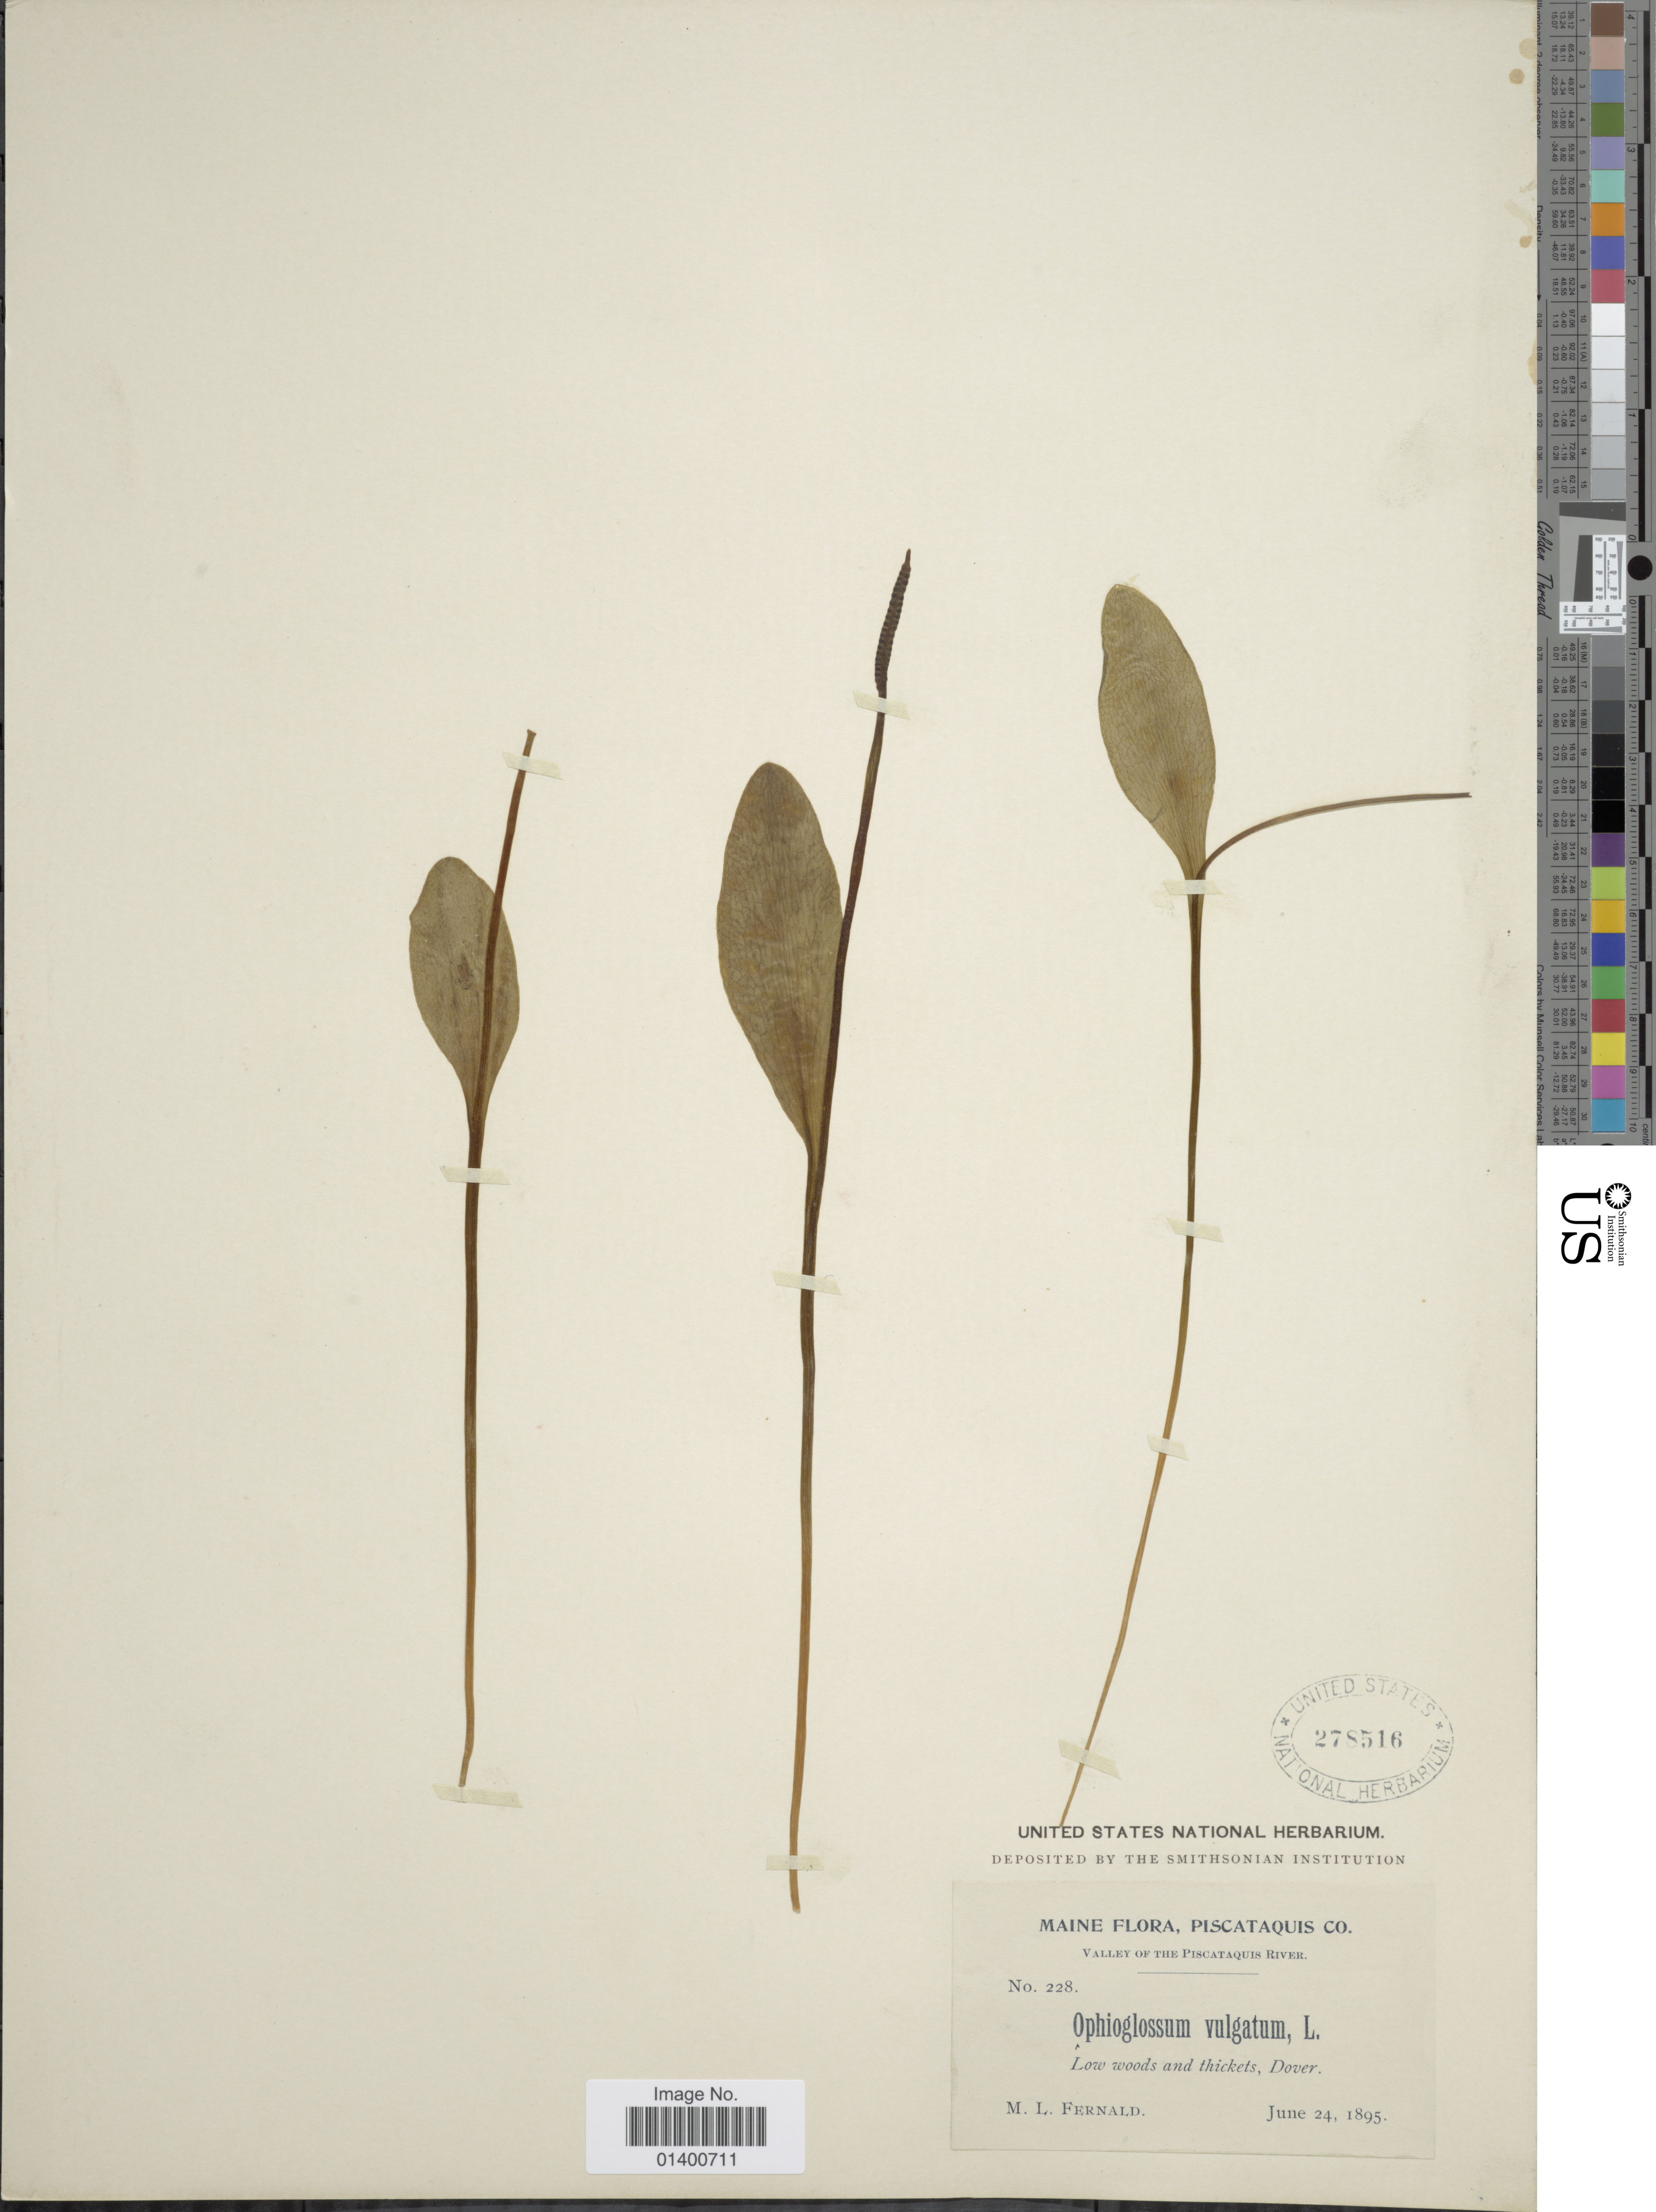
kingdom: Plantae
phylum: Tracheophyta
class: Polypodiopsida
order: Ophioglossales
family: Ophioglossaceae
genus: Ophioglossum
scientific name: Ophioglossum vulgatum var. pseudopodum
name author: (S.F. Blake) Farw.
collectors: M. L. Fernald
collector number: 228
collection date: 1895-06-24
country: United States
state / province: Maine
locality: Piscataquis Co, Dover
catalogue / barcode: US 278516